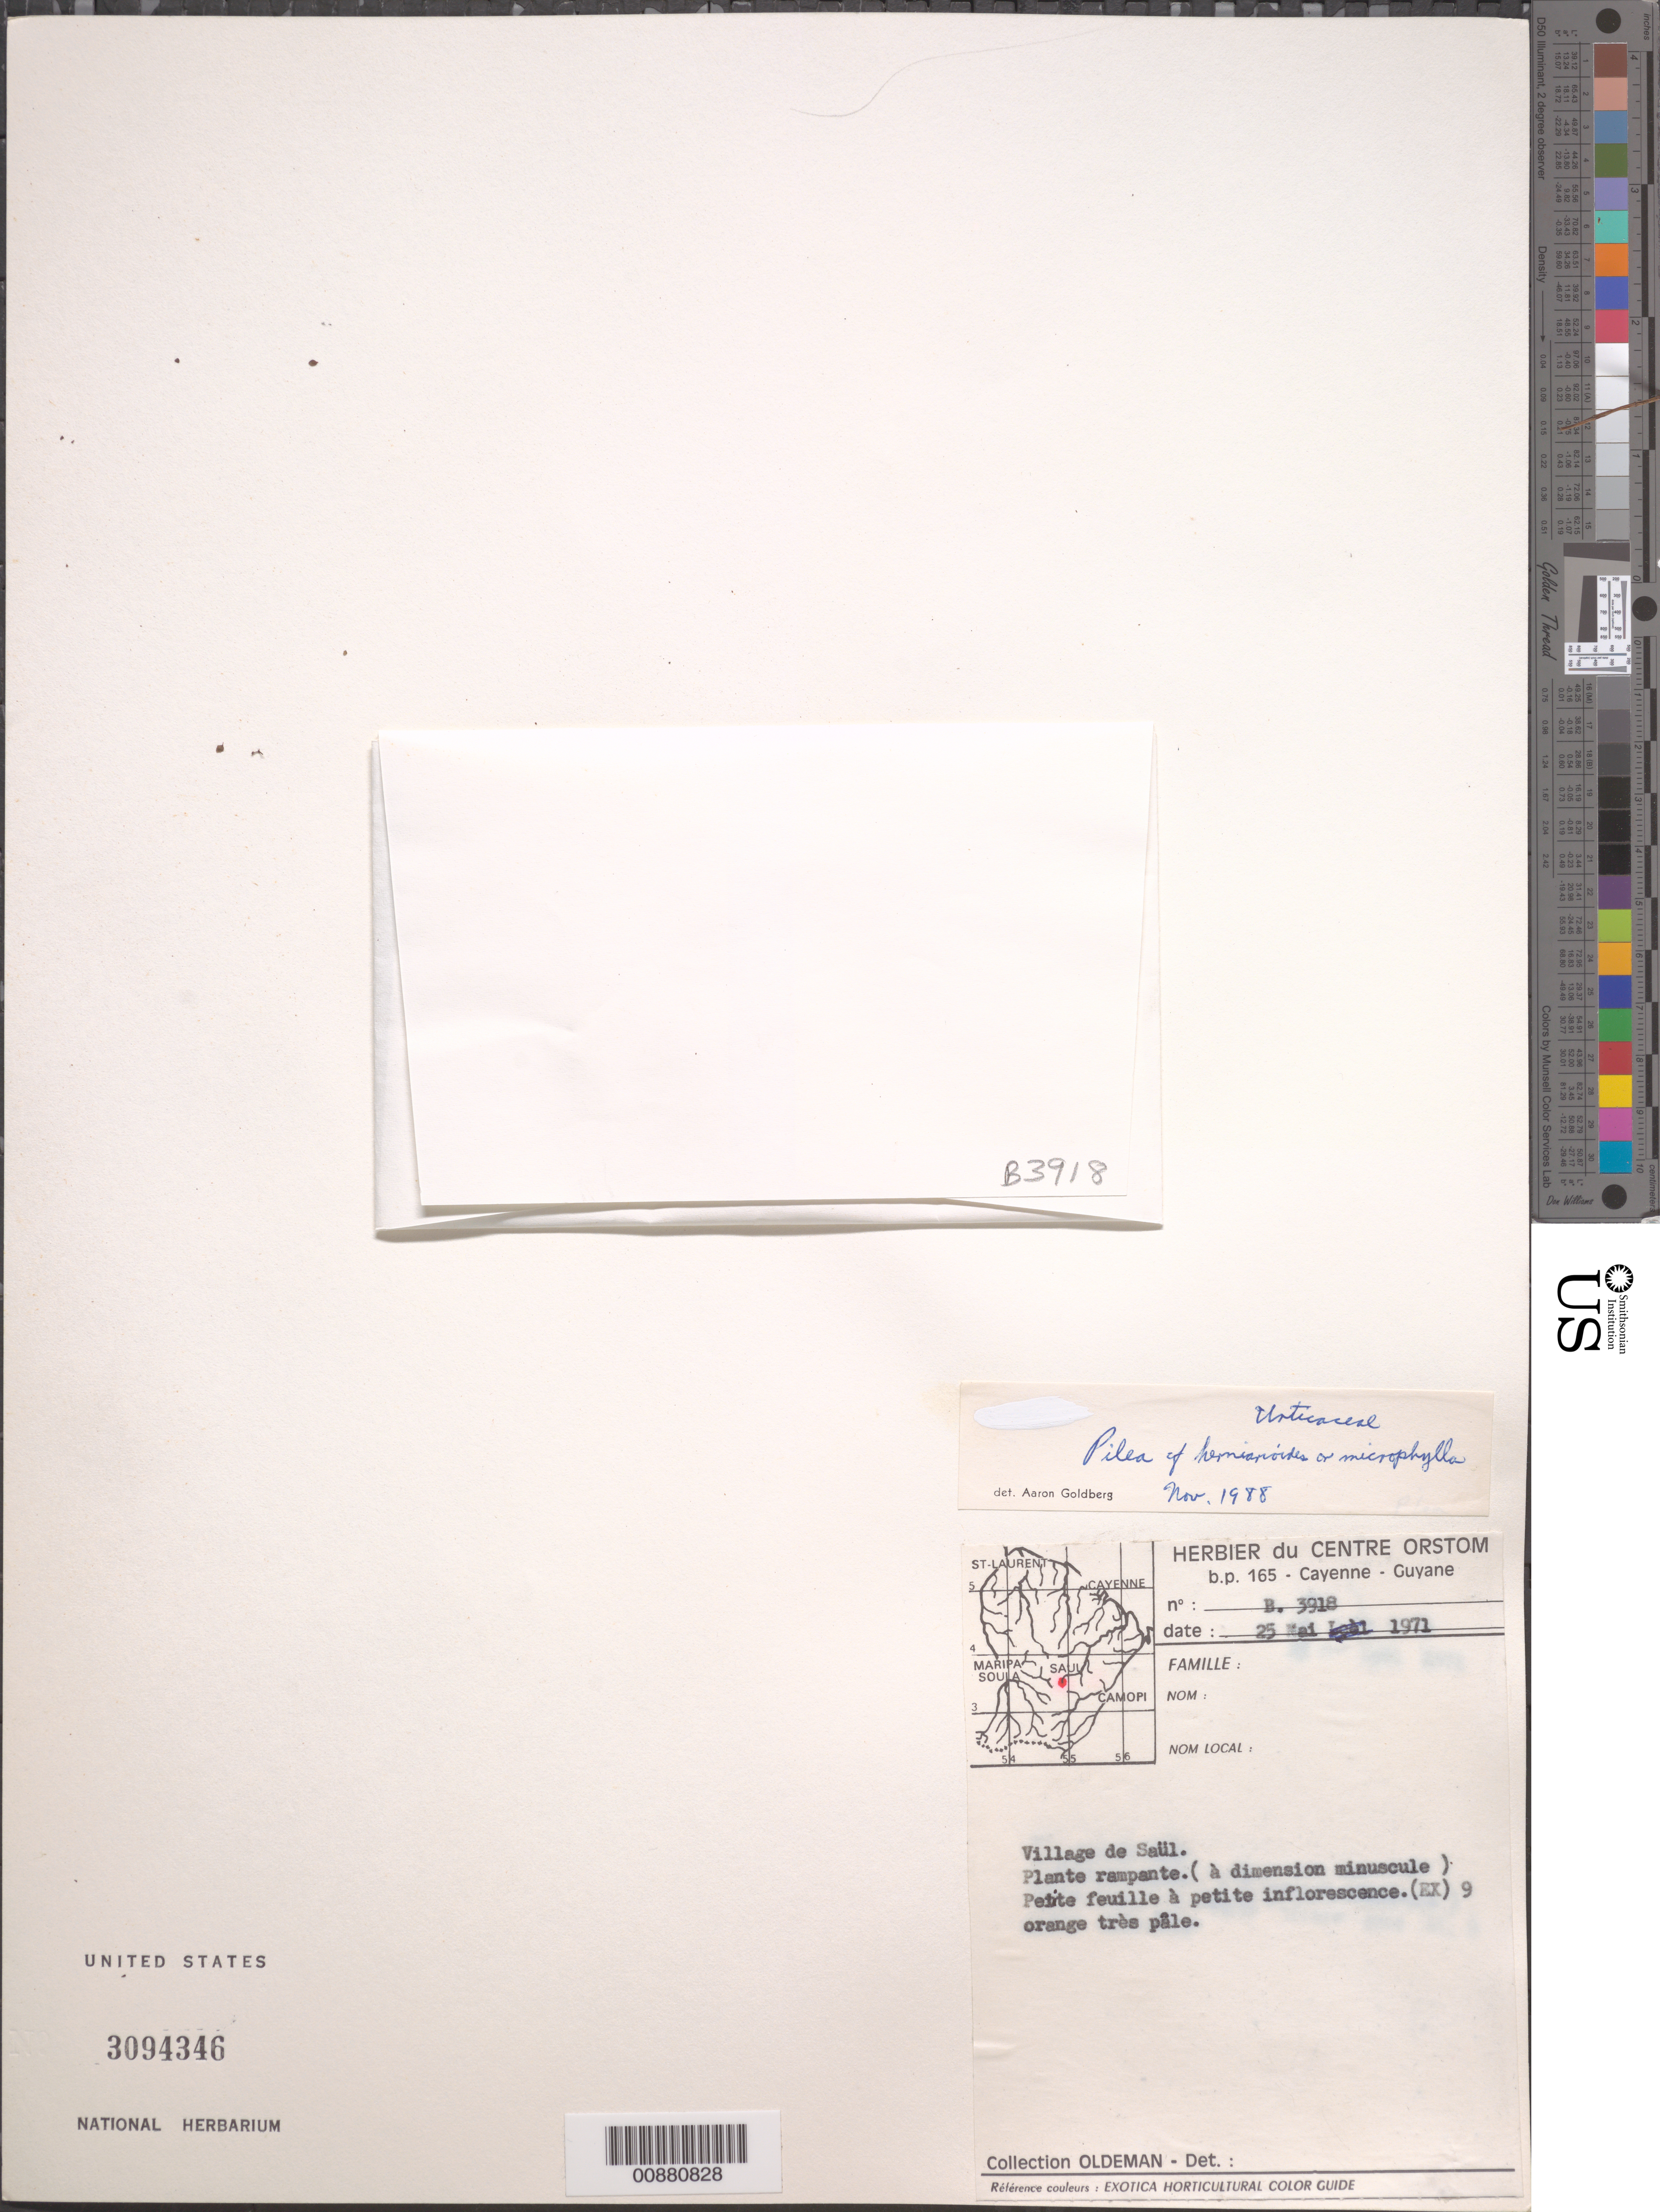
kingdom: Plantae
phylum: Tracheophyta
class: Magnoliopsida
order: Rosales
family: Urticaceae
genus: Pilea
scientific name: Pilea herniarioides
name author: (Sw.) Lindl.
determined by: Goldberg, Aaron, (US), NMNH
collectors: R. Oldeman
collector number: B 3918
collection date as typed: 25-May-71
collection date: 1971-05-25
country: French Guiana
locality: Saül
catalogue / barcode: US 3094346